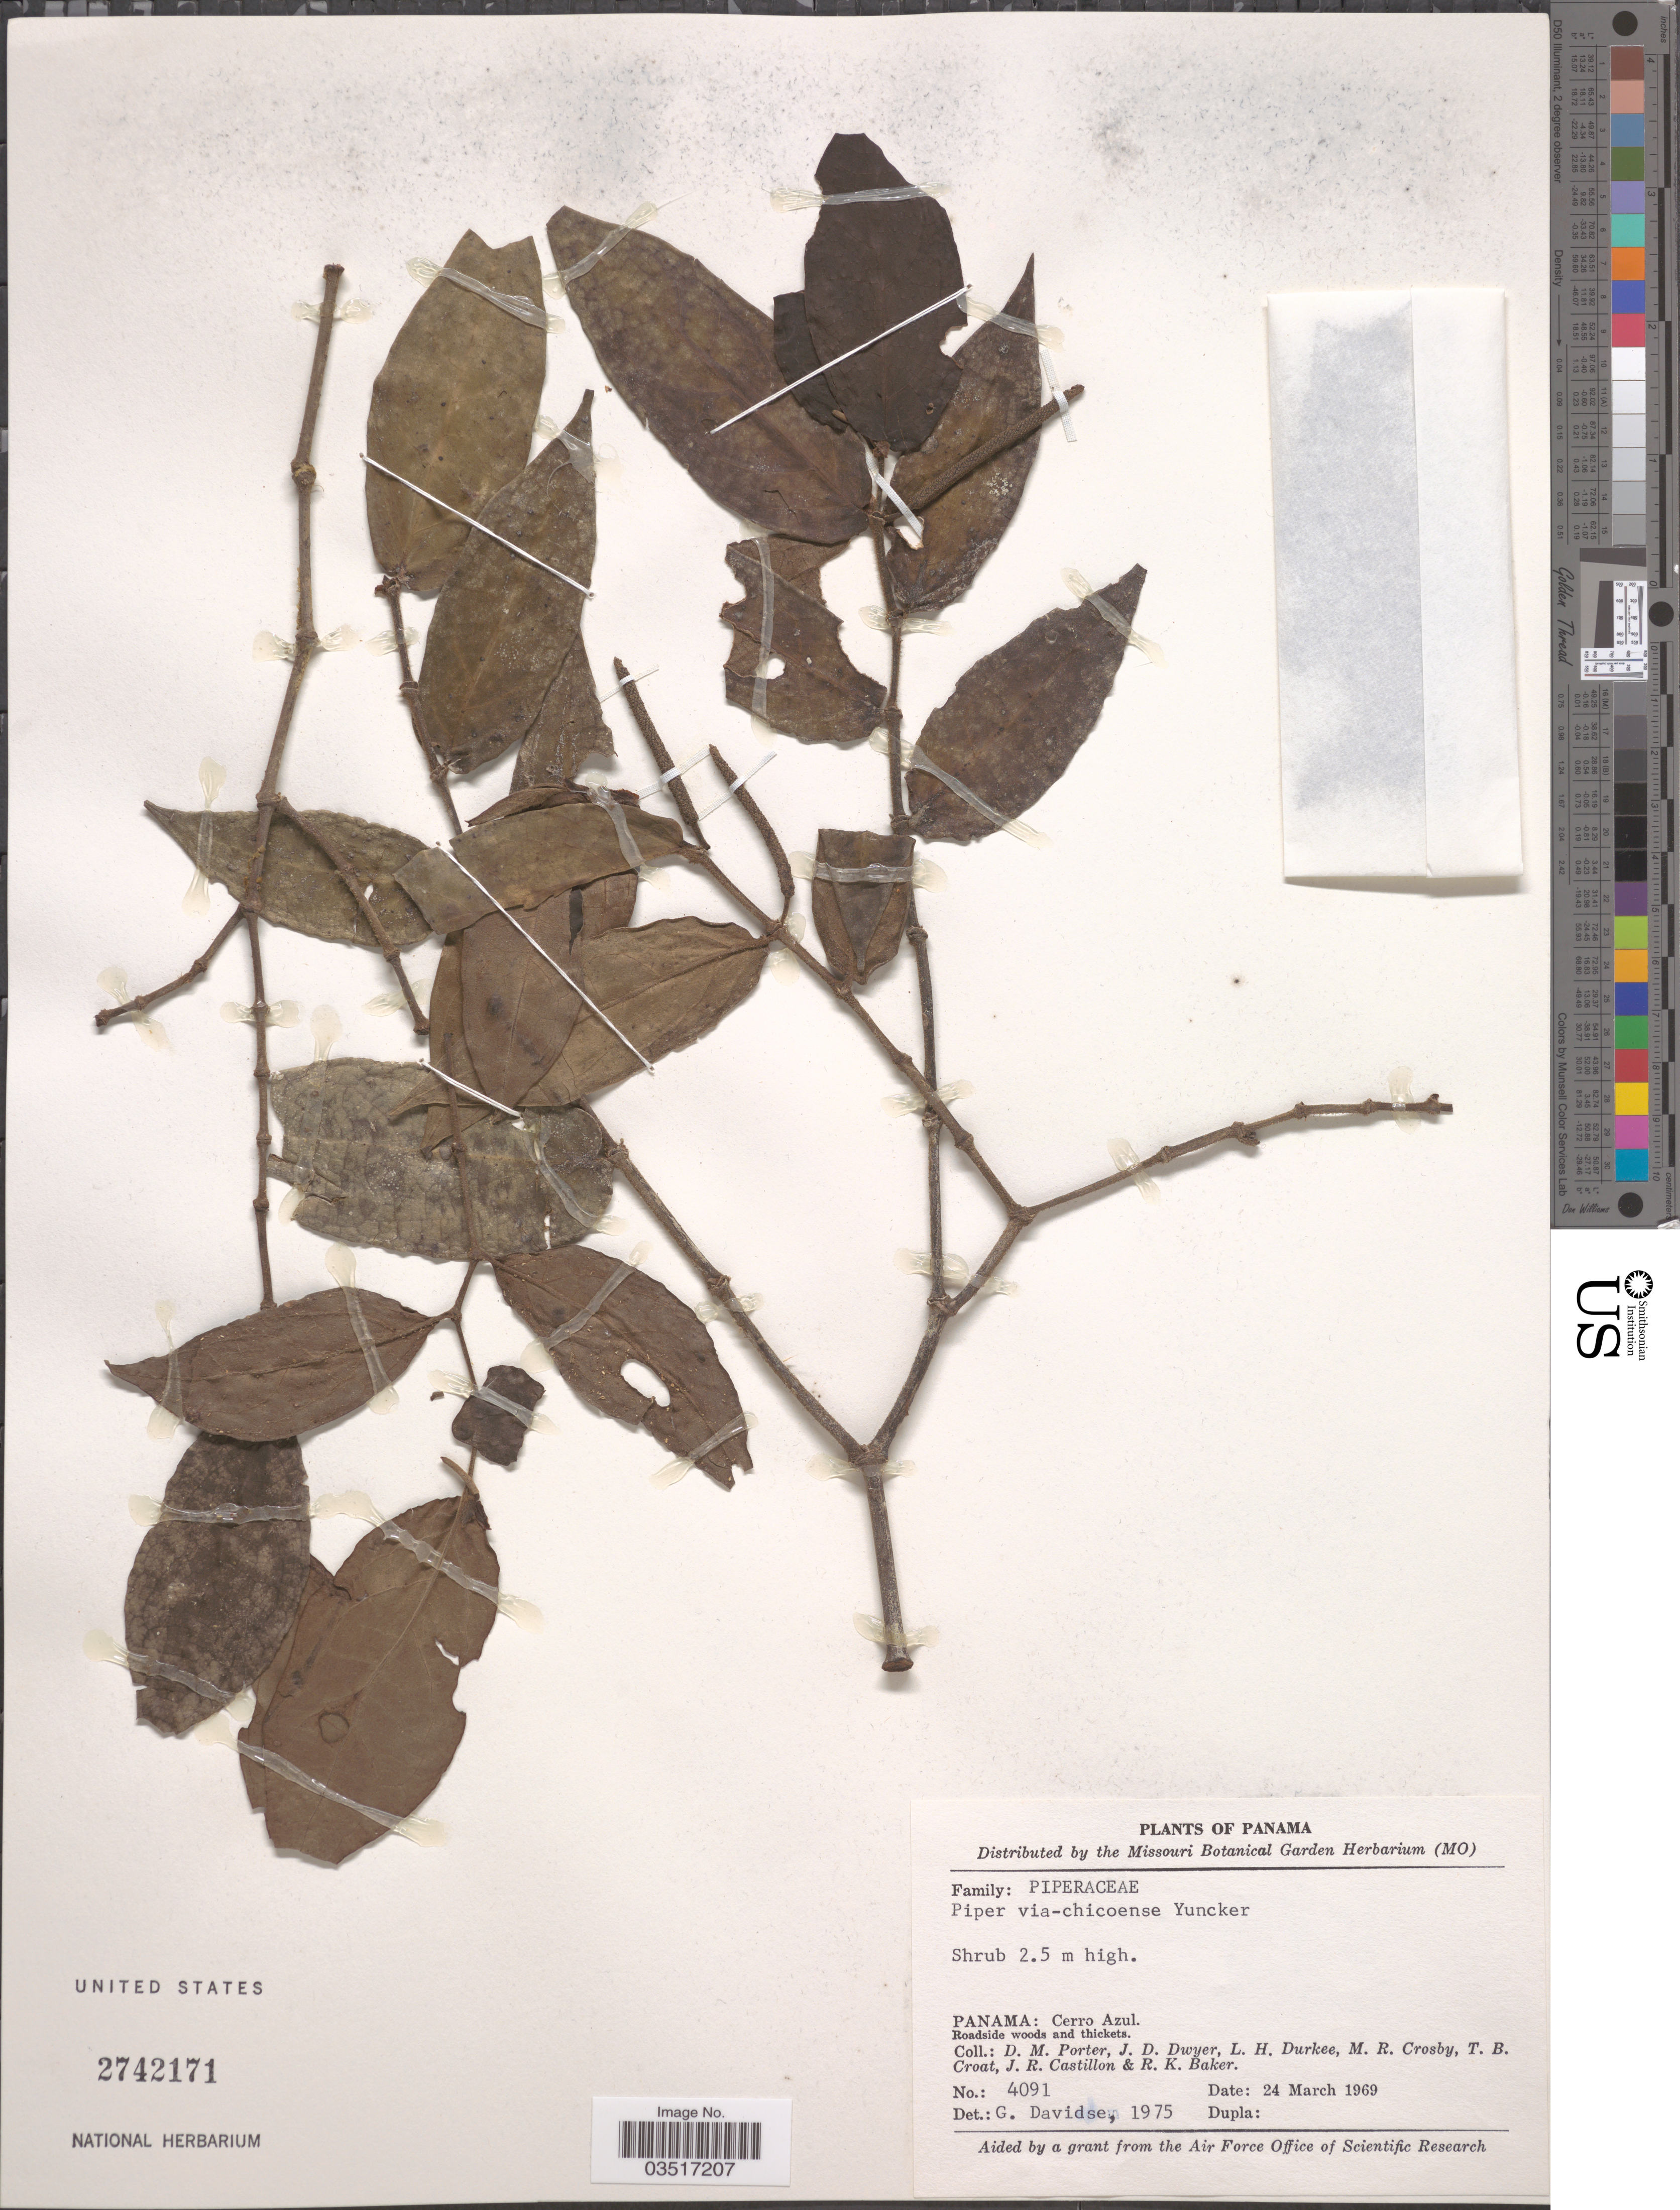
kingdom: Plantae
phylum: Tracheophyta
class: Magnoliopsida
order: Piperales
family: Piperaceae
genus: Piper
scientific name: Piper via-chicoense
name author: Yunck.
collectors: D. Porter, J. D. Dwyer, L. H. Durkee, M. R. Crosby & et al.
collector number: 4091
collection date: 1969-03-24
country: Panama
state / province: Panamá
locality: Cerro Azul.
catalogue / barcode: US 2742171